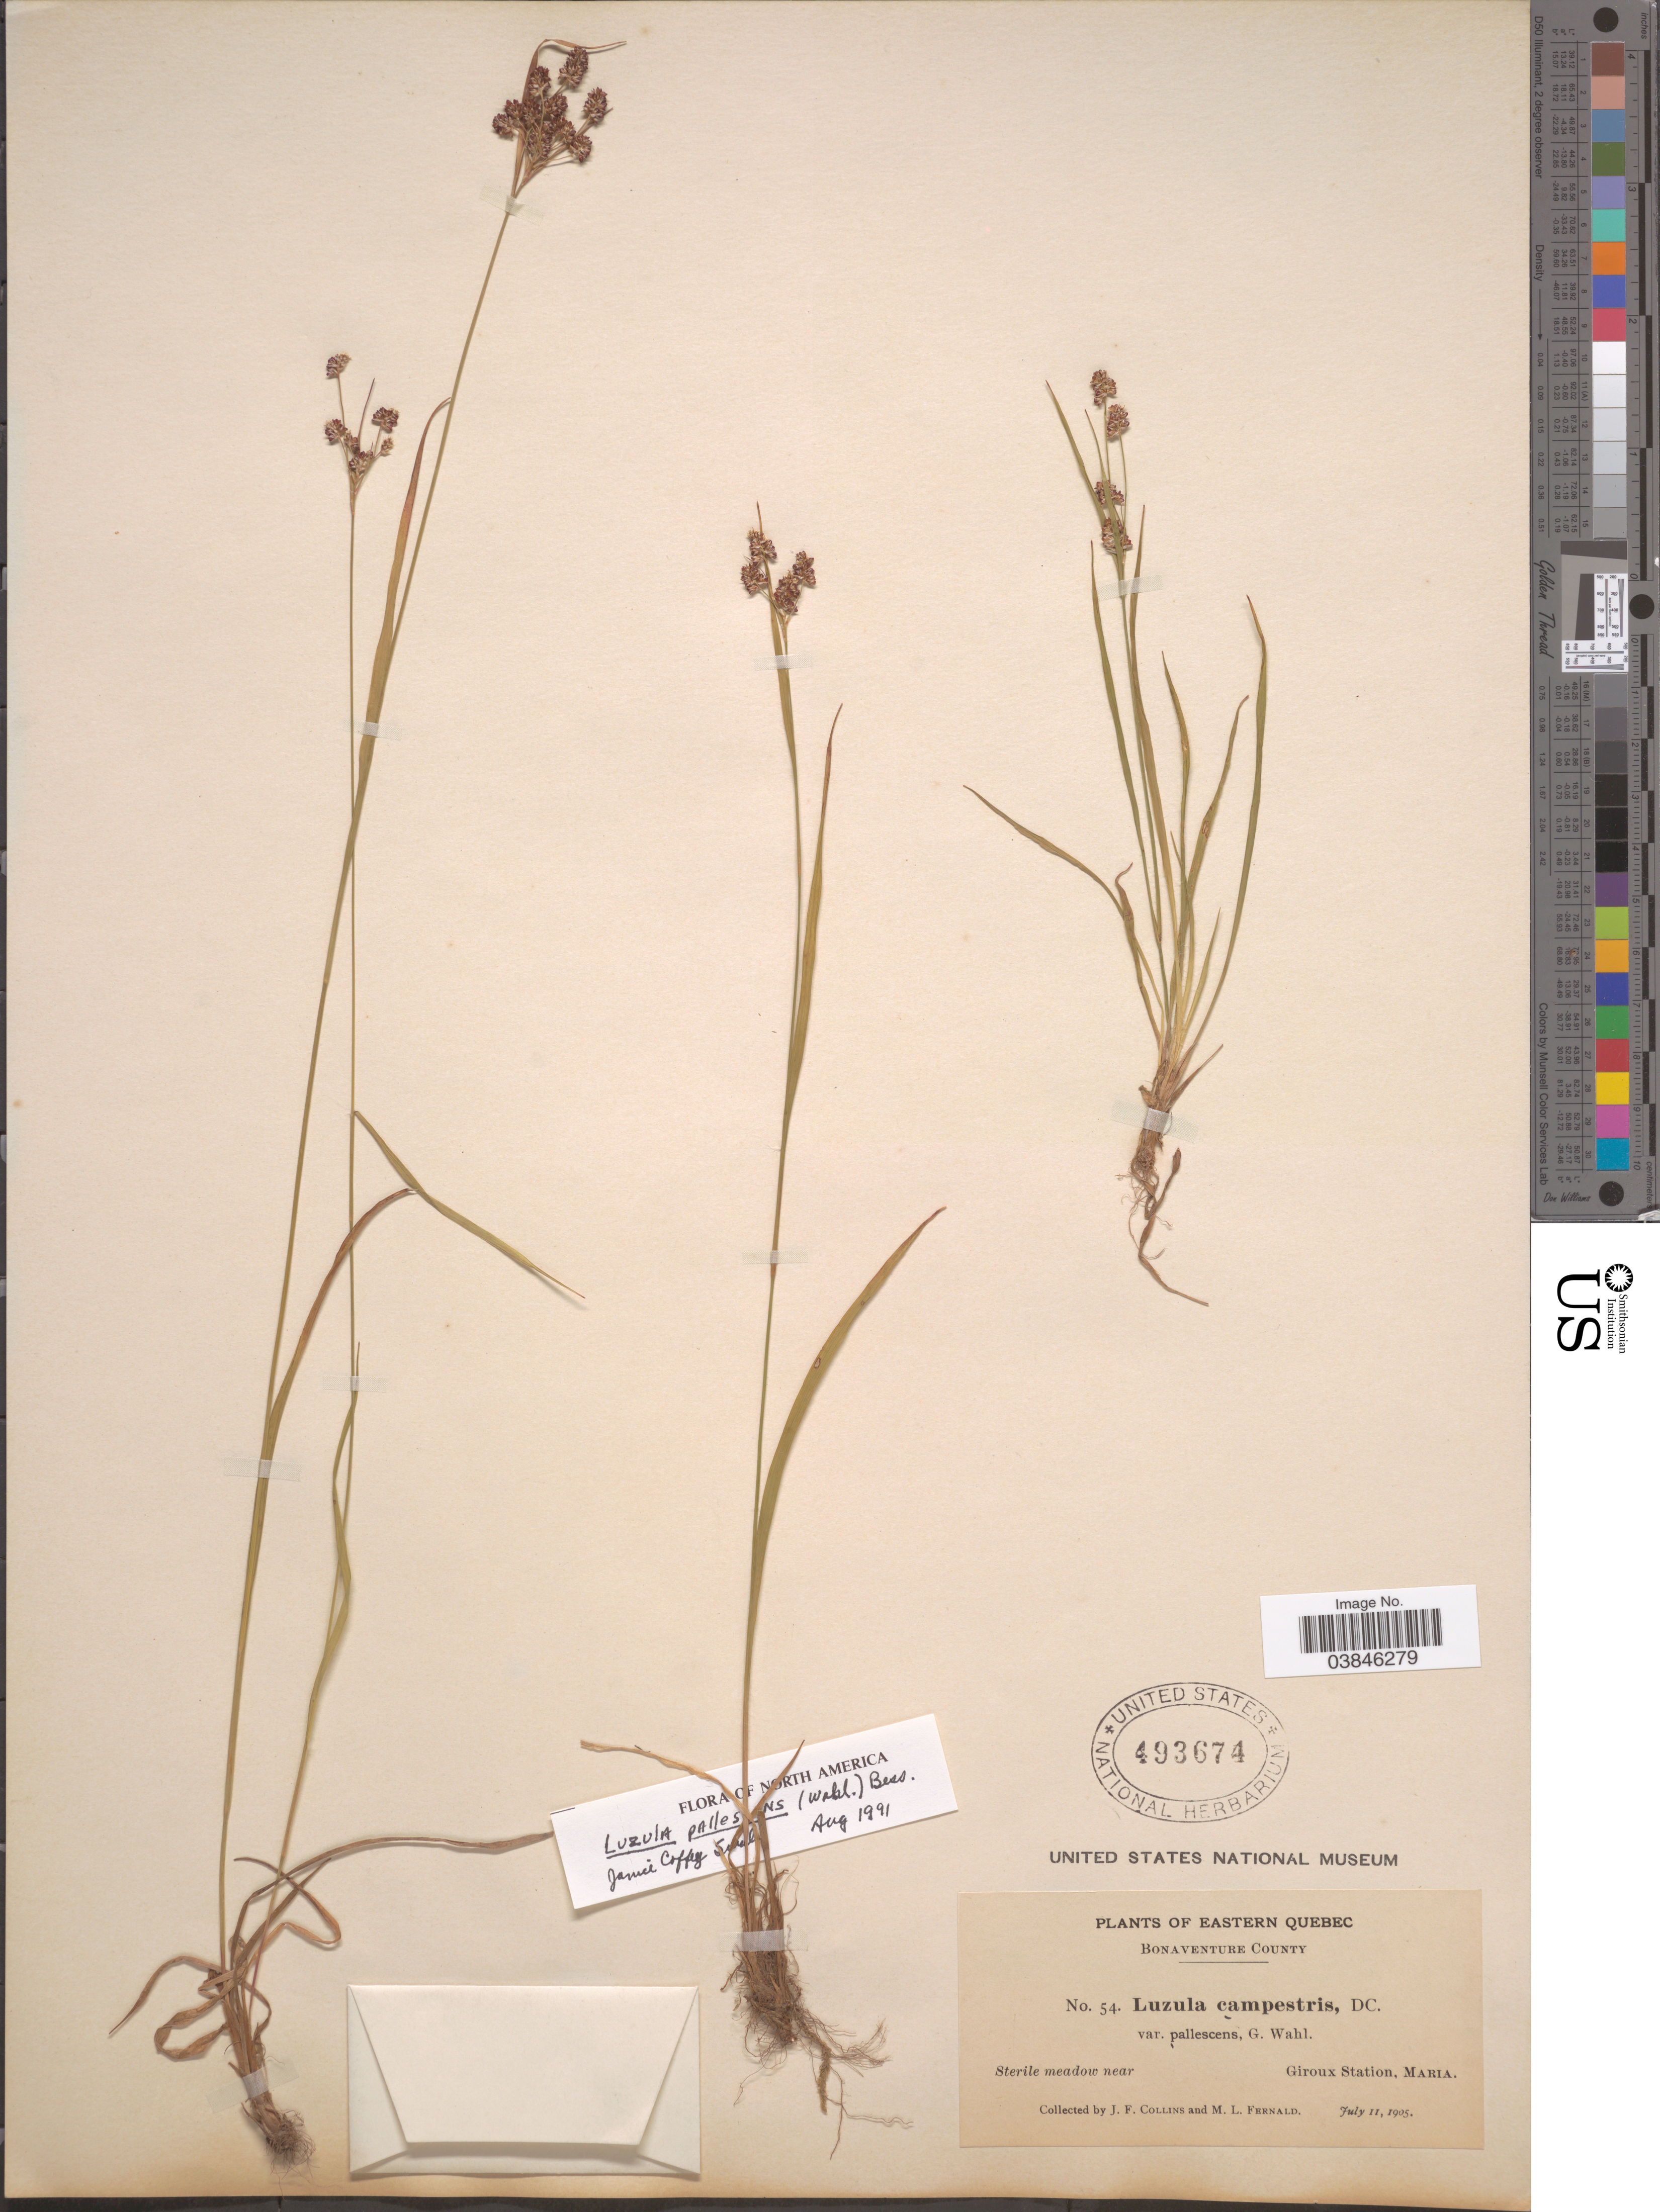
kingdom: Plantae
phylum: Tracheophyta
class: Liliopsida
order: Poales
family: Juncaceae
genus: Luzula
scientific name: Luzula pallescens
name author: Sw.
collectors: J. Collins & M. L. Fernald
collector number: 54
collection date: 1905-07-11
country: Canada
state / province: Quebec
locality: Eastern Quebec. Bonaventure County. Giroux Station, Maria.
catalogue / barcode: US 493674